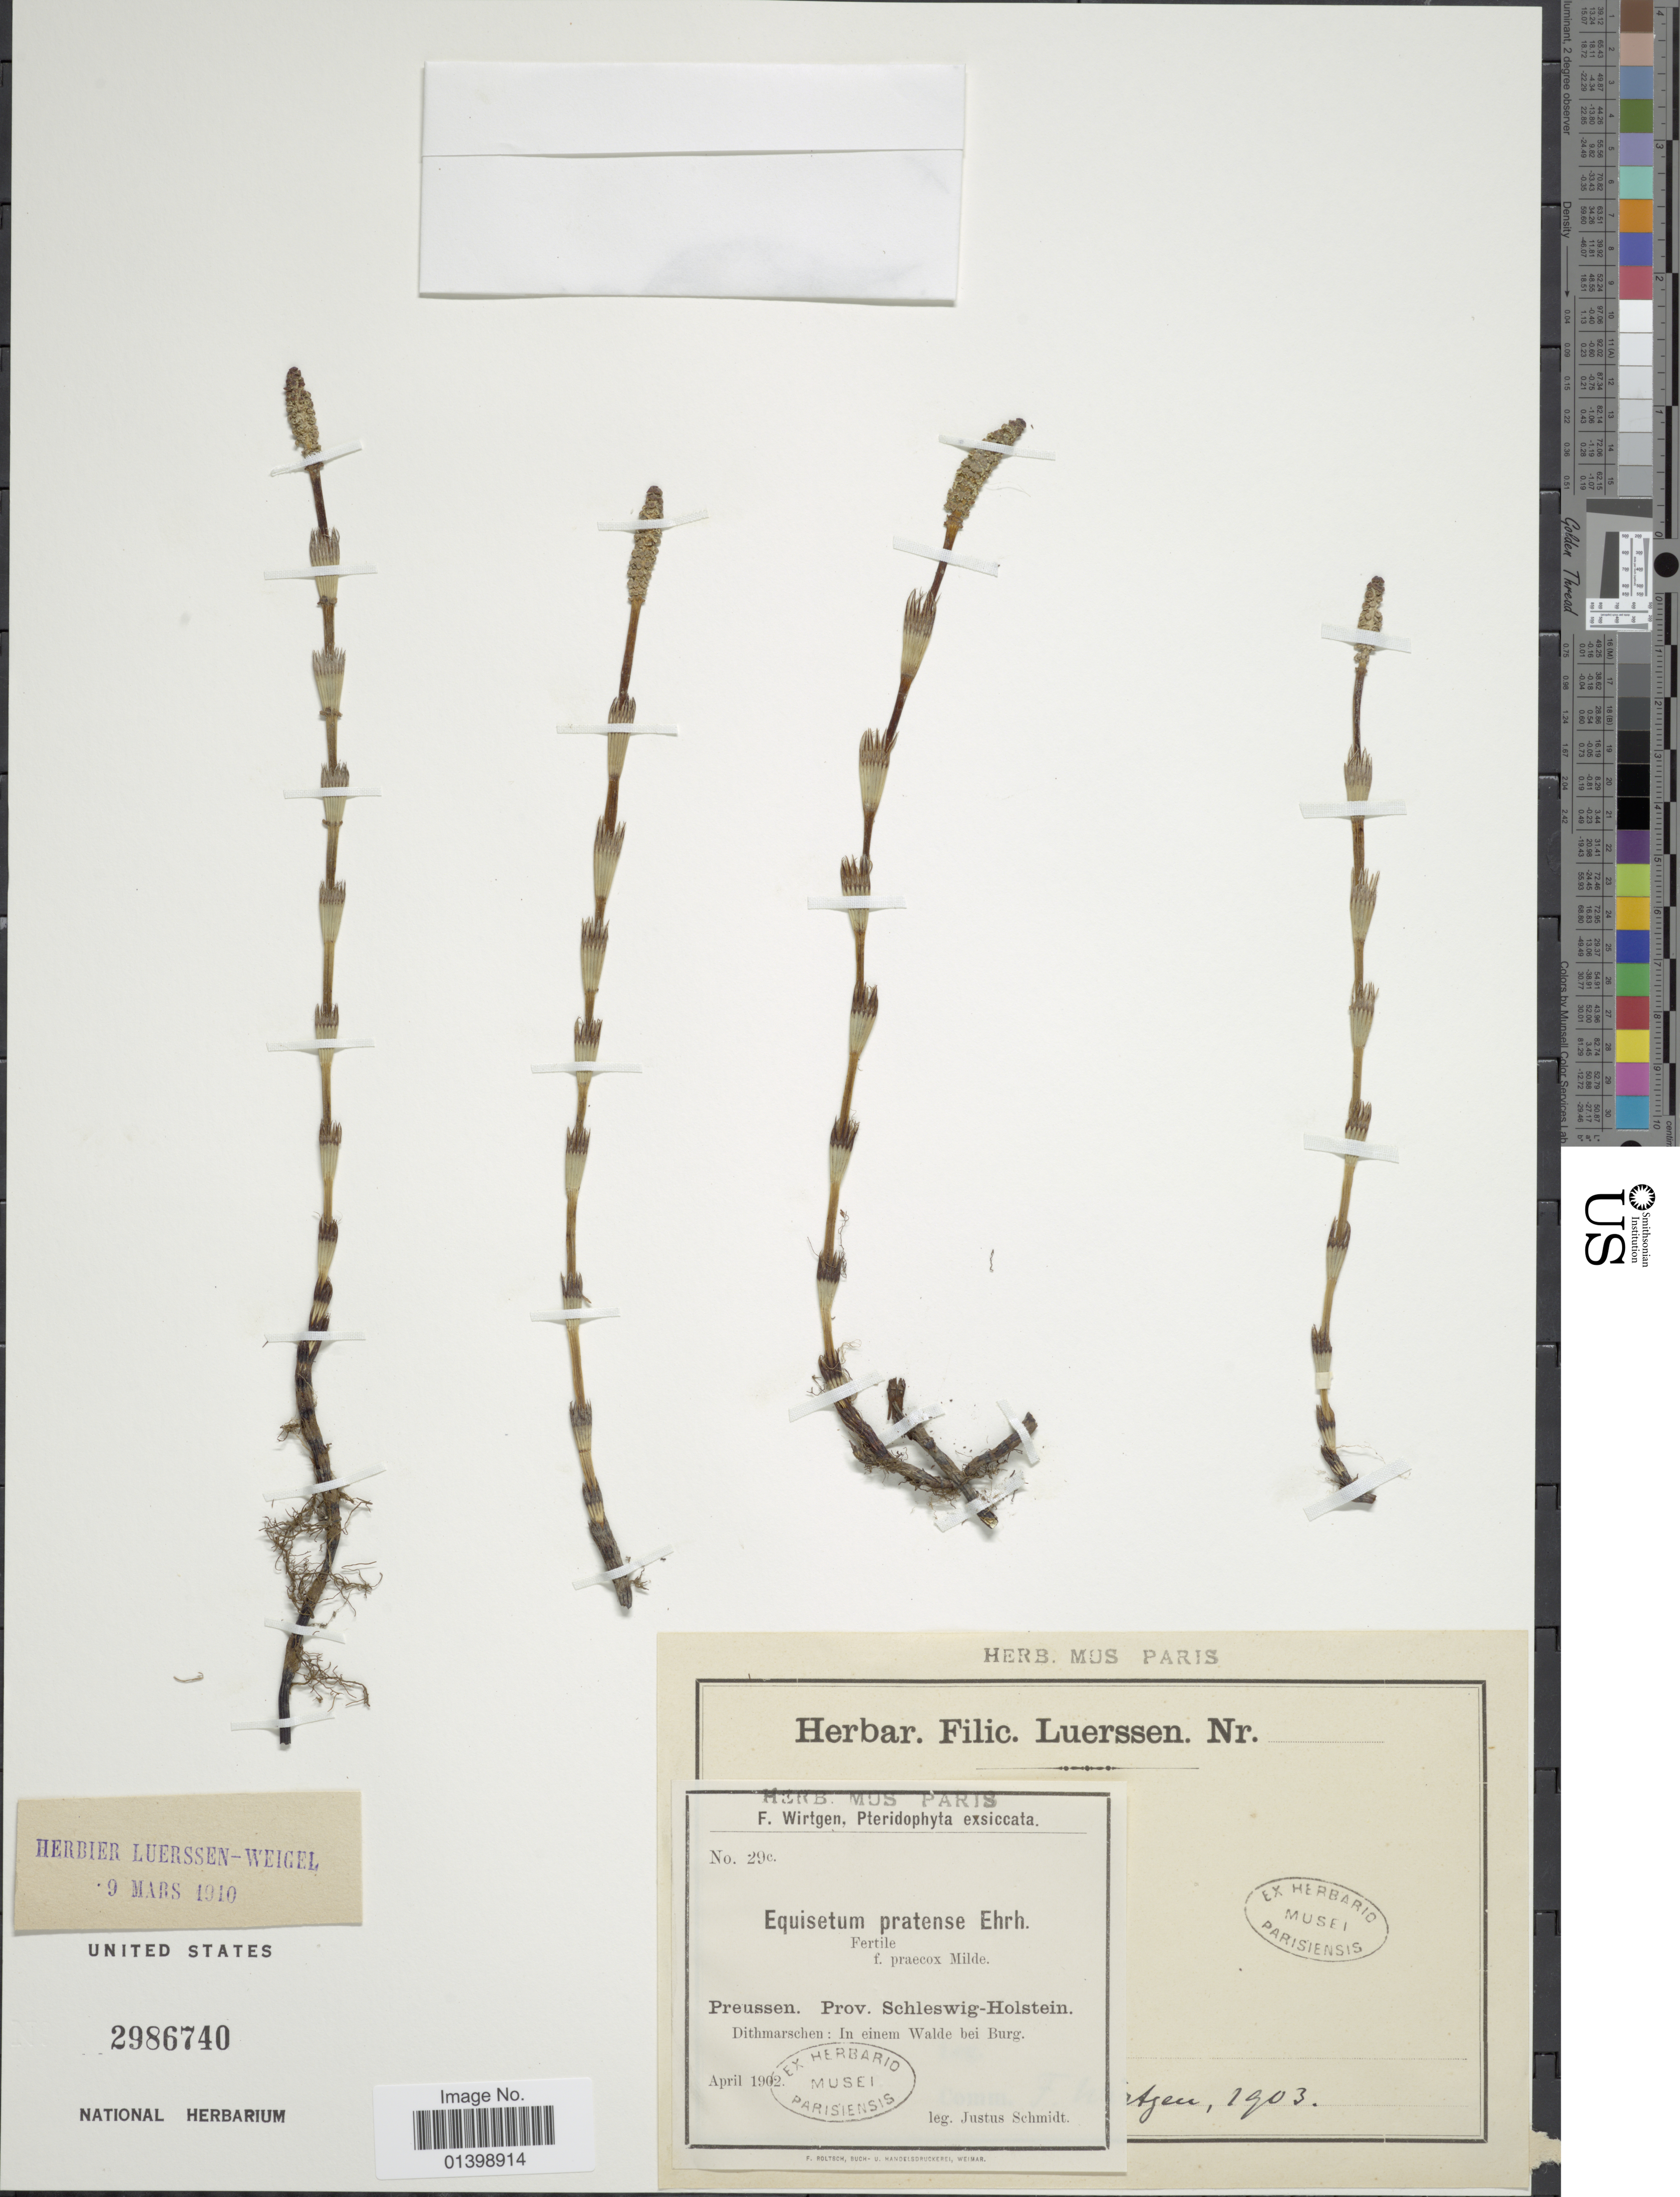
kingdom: Plantae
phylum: Tracheophyta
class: Polypodiopsida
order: Equisetales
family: Equisetaceae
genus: Equisetum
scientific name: Equisetum pratense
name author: Ehrh.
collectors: J. Schmidt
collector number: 29c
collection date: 1902-04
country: Germany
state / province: Schleswig-Holstein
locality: Preussen, Dithmarschen: In einem Walde bei Burg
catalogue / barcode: US 2986740